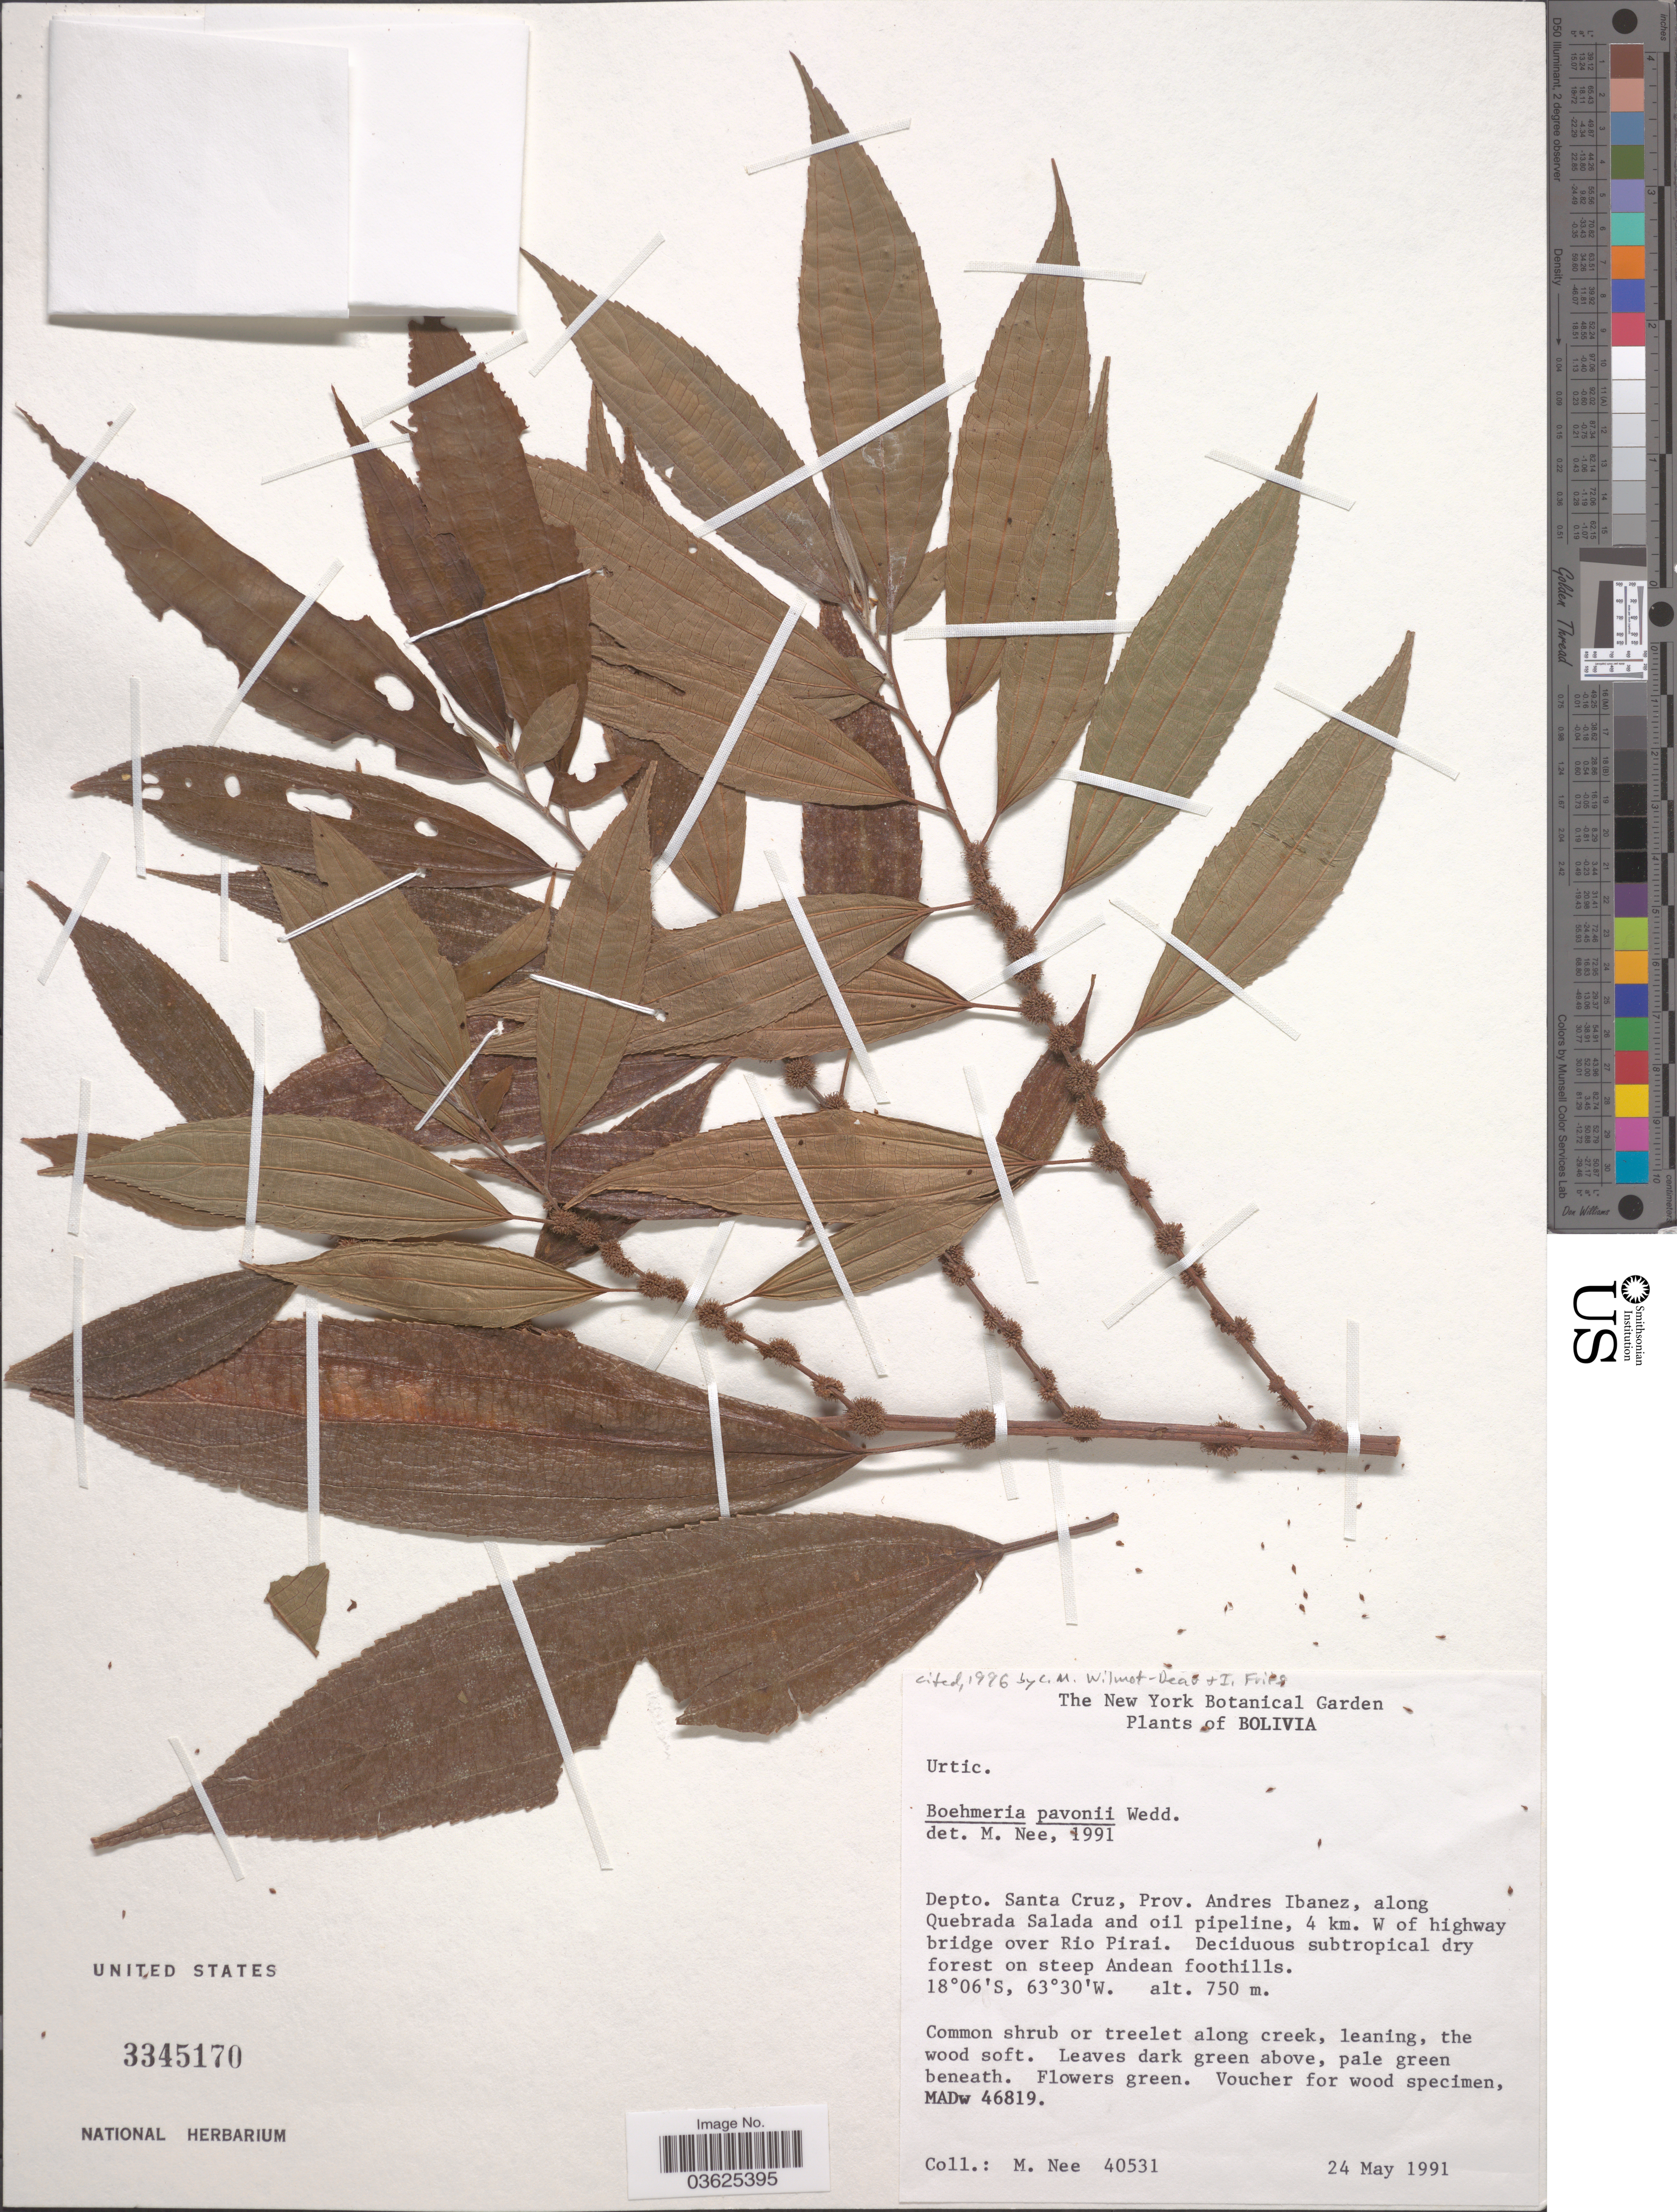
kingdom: Plantae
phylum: Tracheophyta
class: Magnoliopsida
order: Rosales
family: Urticaceae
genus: Boehmeria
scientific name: Boehmeria pavonii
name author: Wedd.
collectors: M. Nee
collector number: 40531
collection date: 1991-05-24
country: Bolivia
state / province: Santa Cruz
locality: Depto. Santa Cruz, Prov. Andres Ibanez, along Quebrada Salada and oil pipeline, 4 km. W of highway bridge over Rio Pirai. On steep Andean foothills.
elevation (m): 750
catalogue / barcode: US 3345170